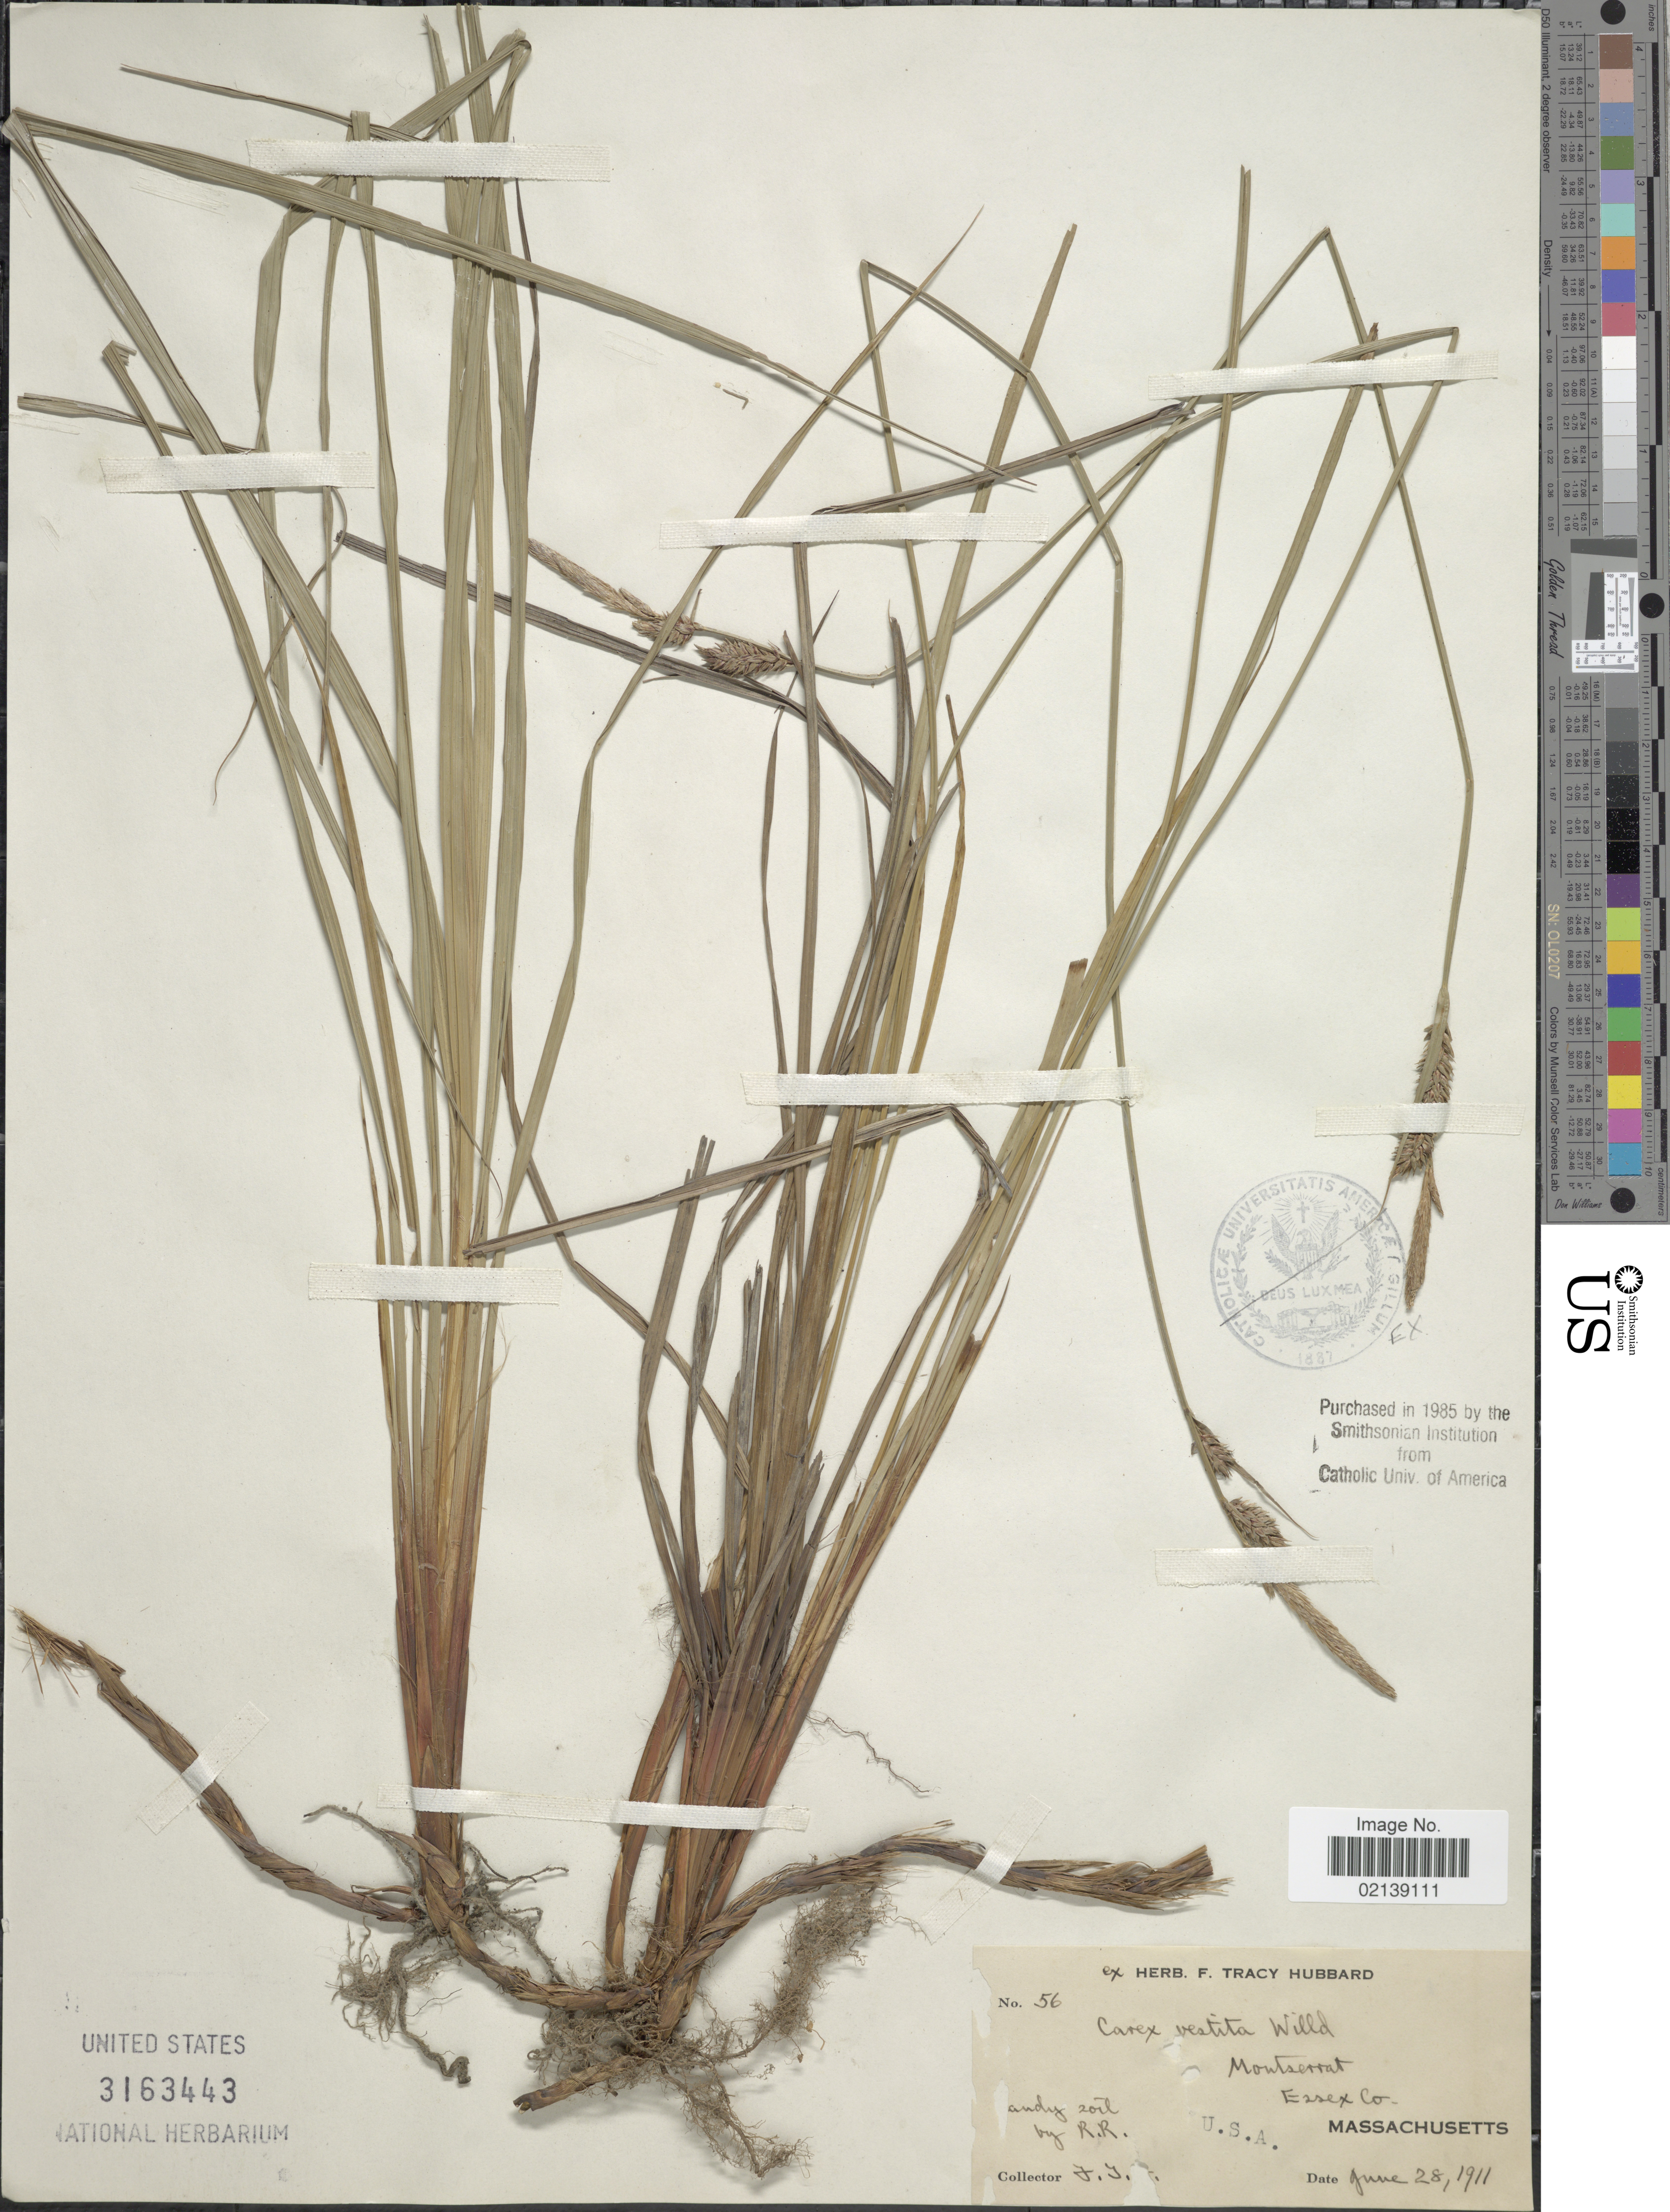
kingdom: Plantae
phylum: Tracheophyta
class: Liliopsida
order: Poales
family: Cyperaceae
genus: Carex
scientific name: Carex vestita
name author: Willd.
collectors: F. T. Hubbard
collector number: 56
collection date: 1911-06-28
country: United States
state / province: Massachusetts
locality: Montserrat, Essex Co, andy soil by R.R.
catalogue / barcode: US 3163443